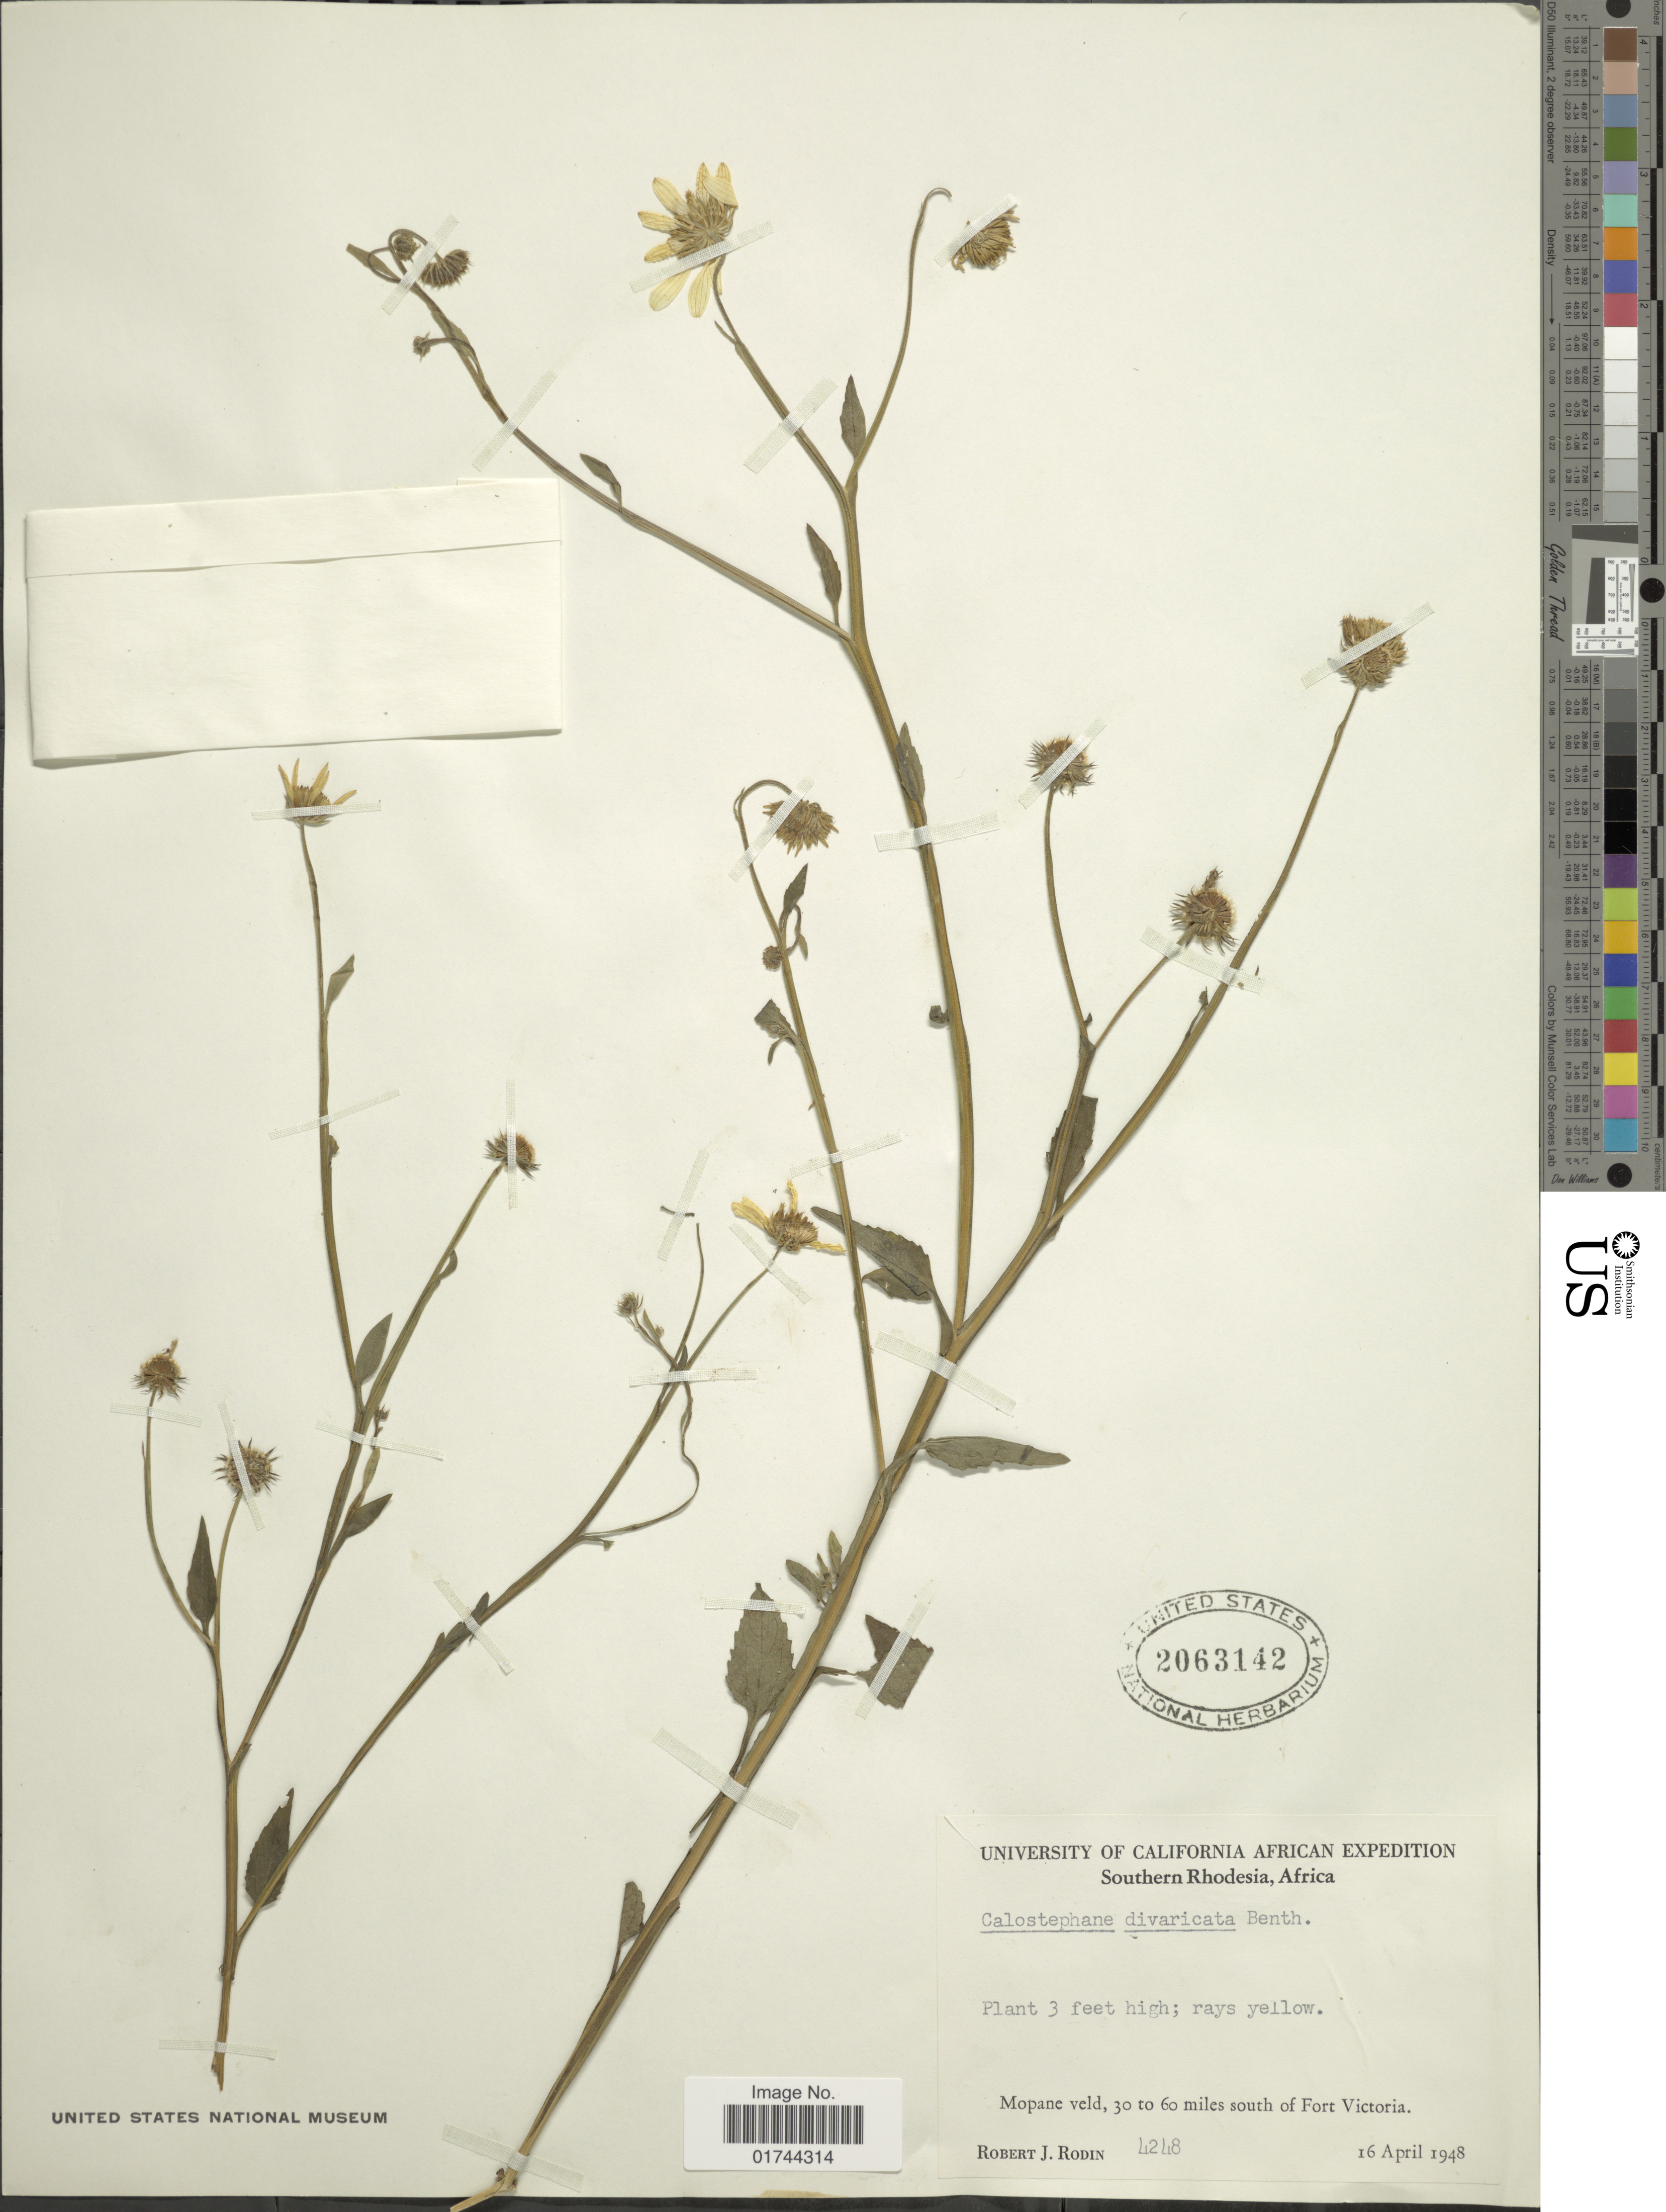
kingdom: Plantae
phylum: Tracheophyta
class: Magnoliopsida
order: Asterales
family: Asteraceae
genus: Calostephane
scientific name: Calostephane divaricata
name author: Benth.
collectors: R. J. Rodin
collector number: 4248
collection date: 1948-04-16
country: Zimbabwe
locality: Southern Rhodesia, Mopane Veld, 30 to 60 miles south of Fort Victoria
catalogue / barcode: US 2063142